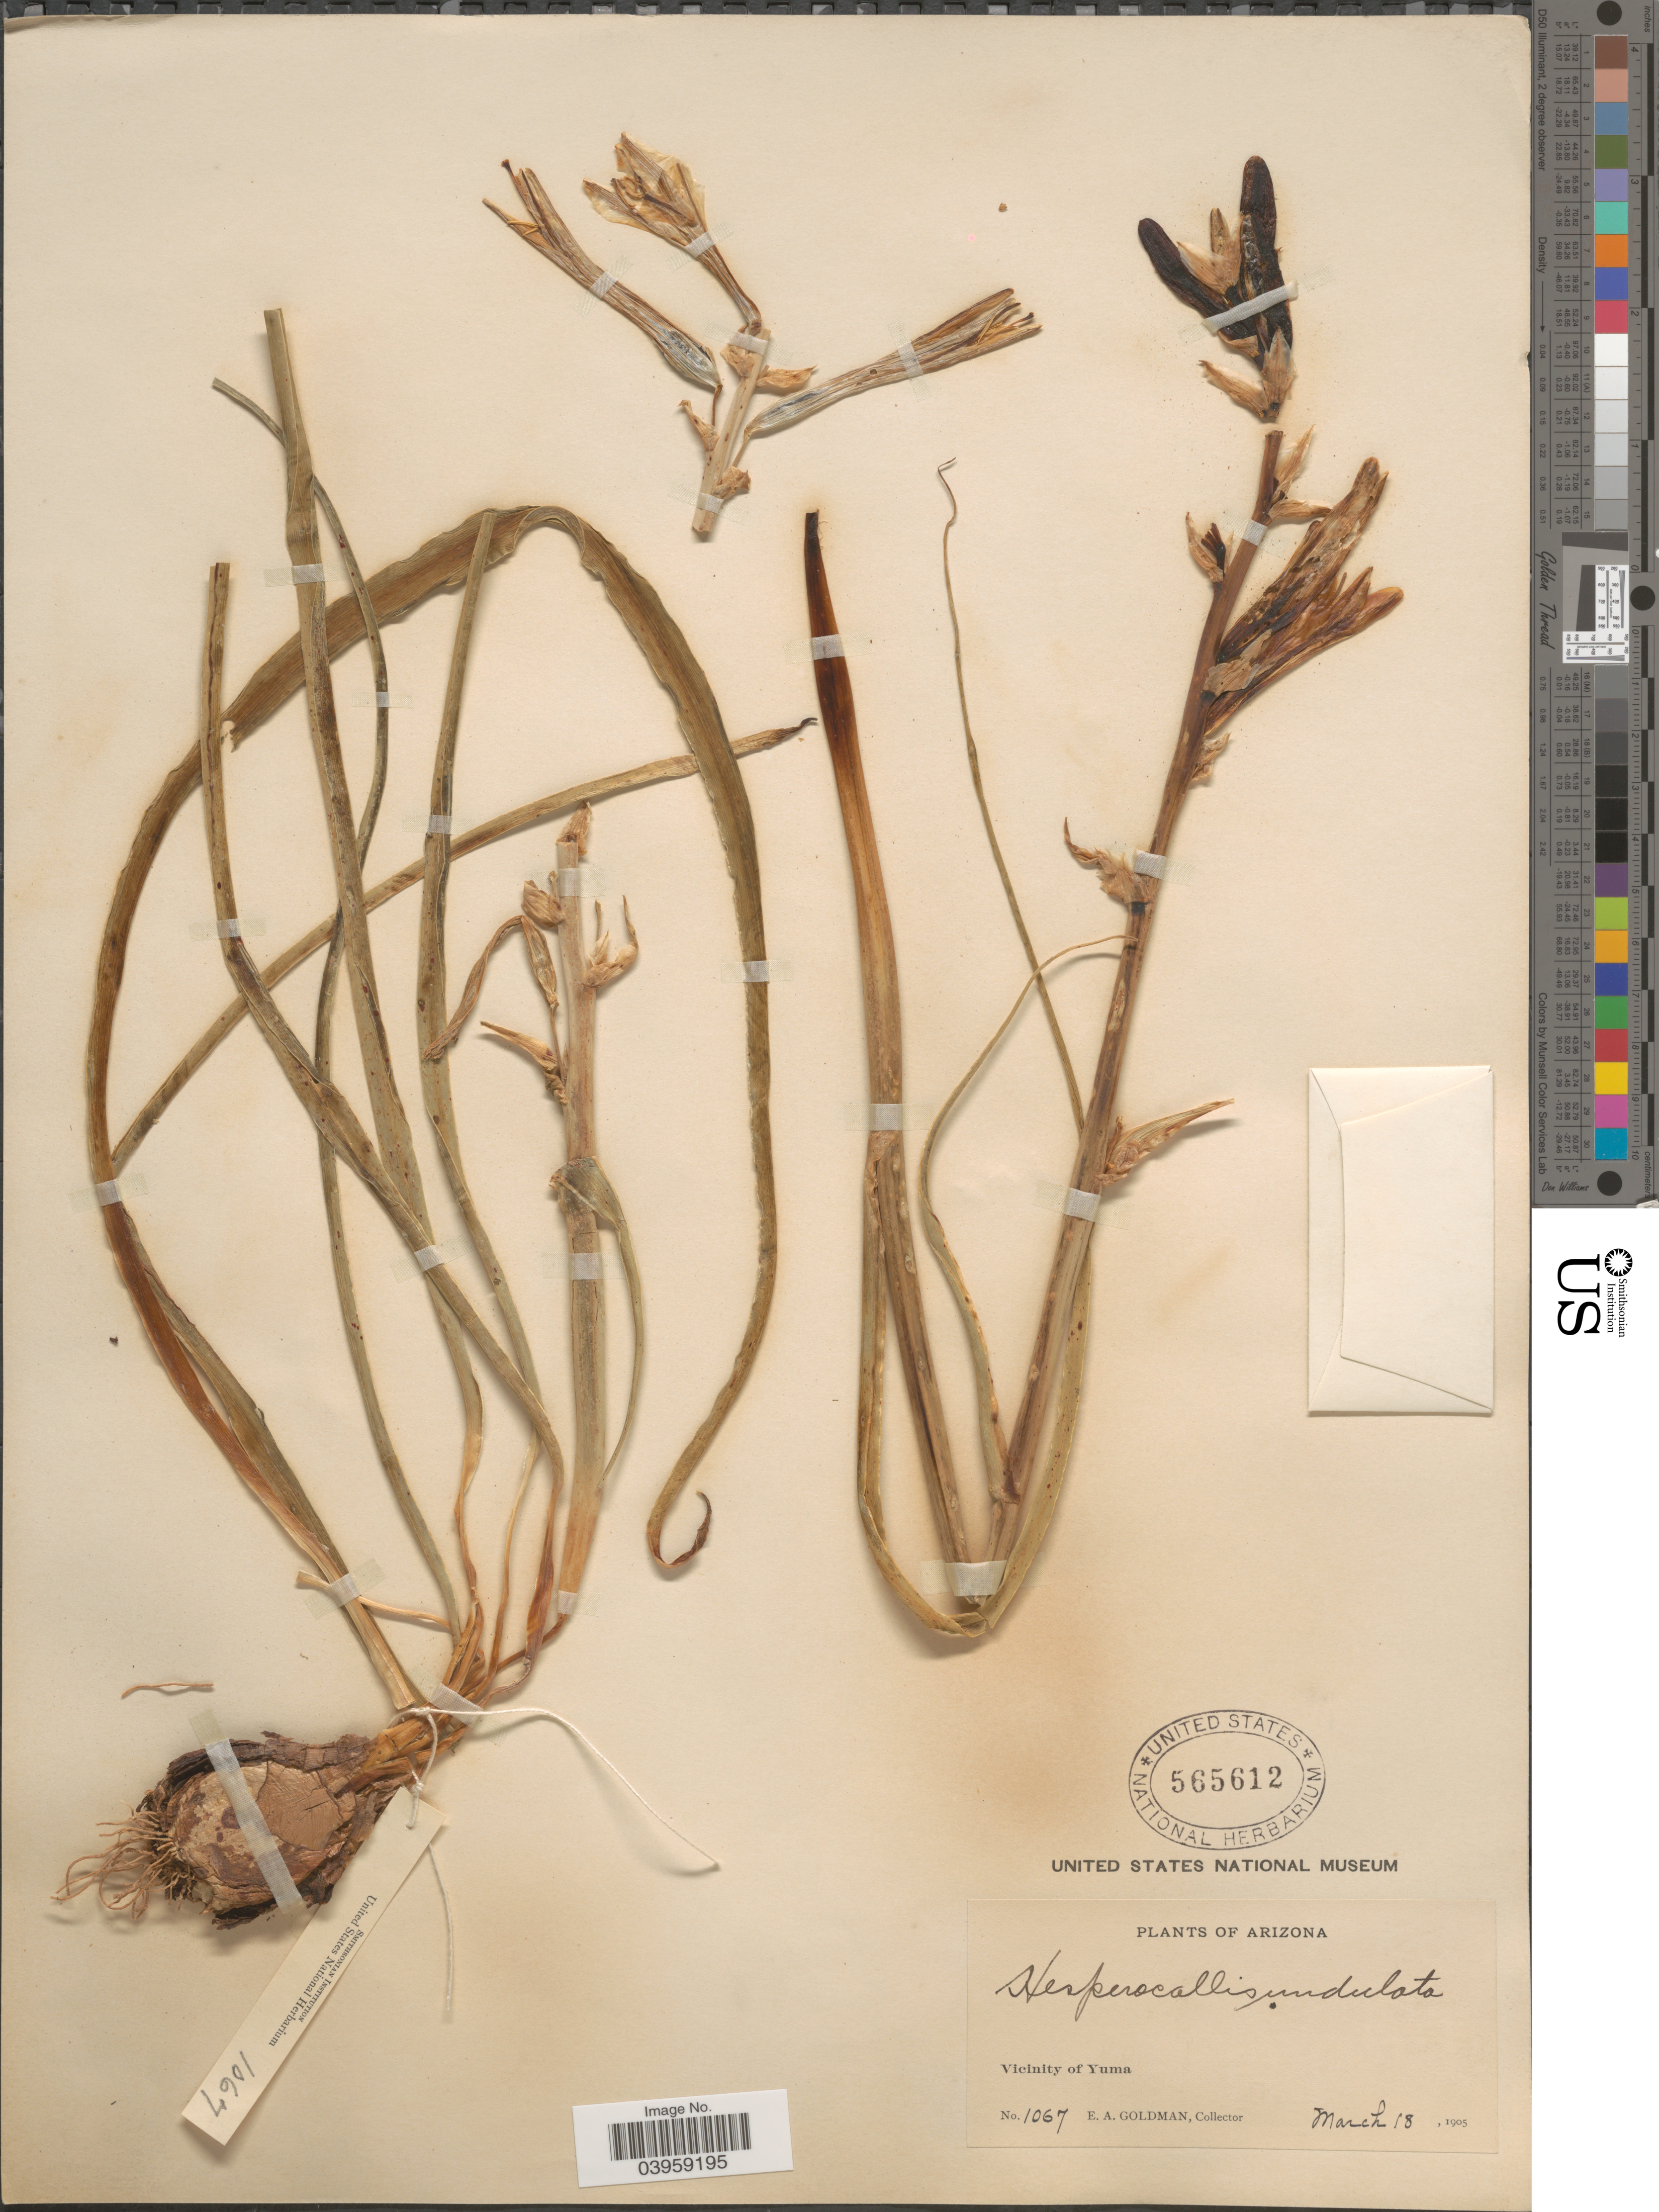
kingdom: Plantae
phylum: Tracheophyta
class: Liliopsida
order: Asparagales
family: Asparagaceae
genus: Hesperocallis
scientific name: Hesperocallis undulata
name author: A. Gray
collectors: E. A. Goldman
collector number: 1067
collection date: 1905-03-18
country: United States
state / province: Arizona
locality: Vicinity of Yuma.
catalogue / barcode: US 565612